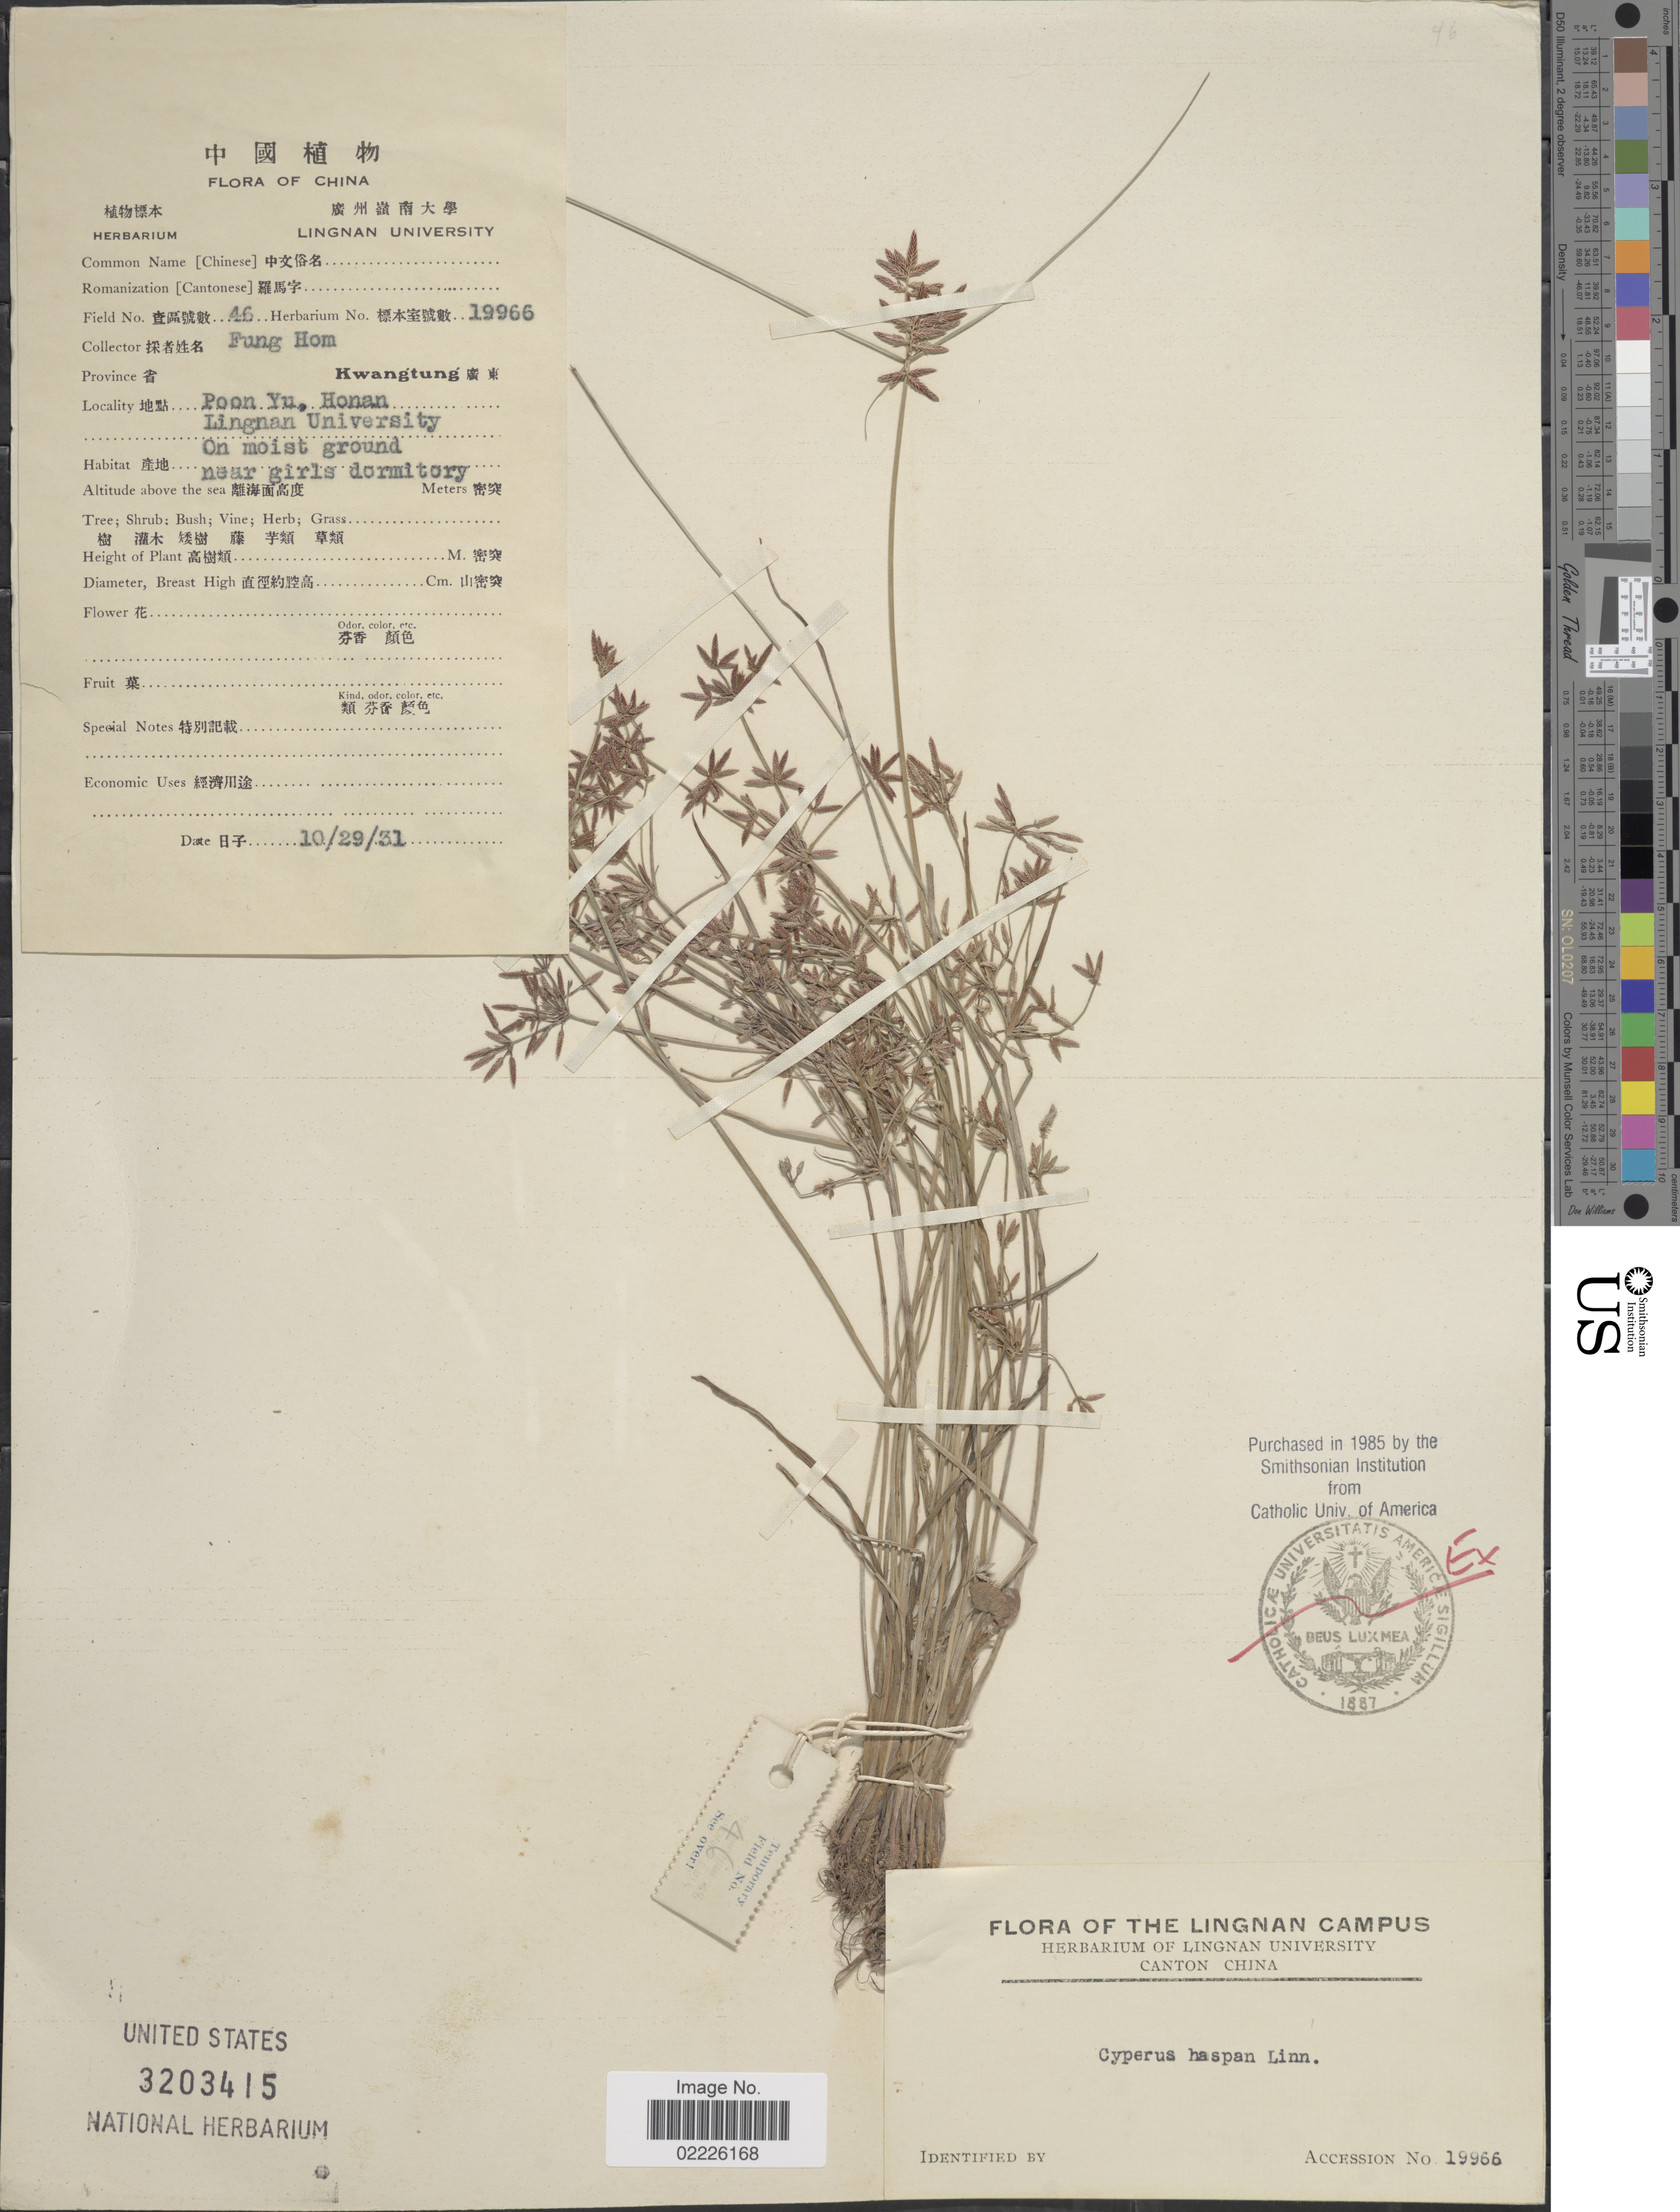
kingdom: Plantae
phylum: Tracheophyta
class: Liliopsida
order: Poales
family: Cyperaceae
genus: Cyperus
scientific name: Cyperus haspan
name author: L.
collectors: F. Hom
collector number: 46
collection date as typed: Transcribed d/m/y: 29/10/31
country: China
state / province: Henan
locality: Poon Hu, Honan, Lingnan University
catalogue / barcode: US 3203415